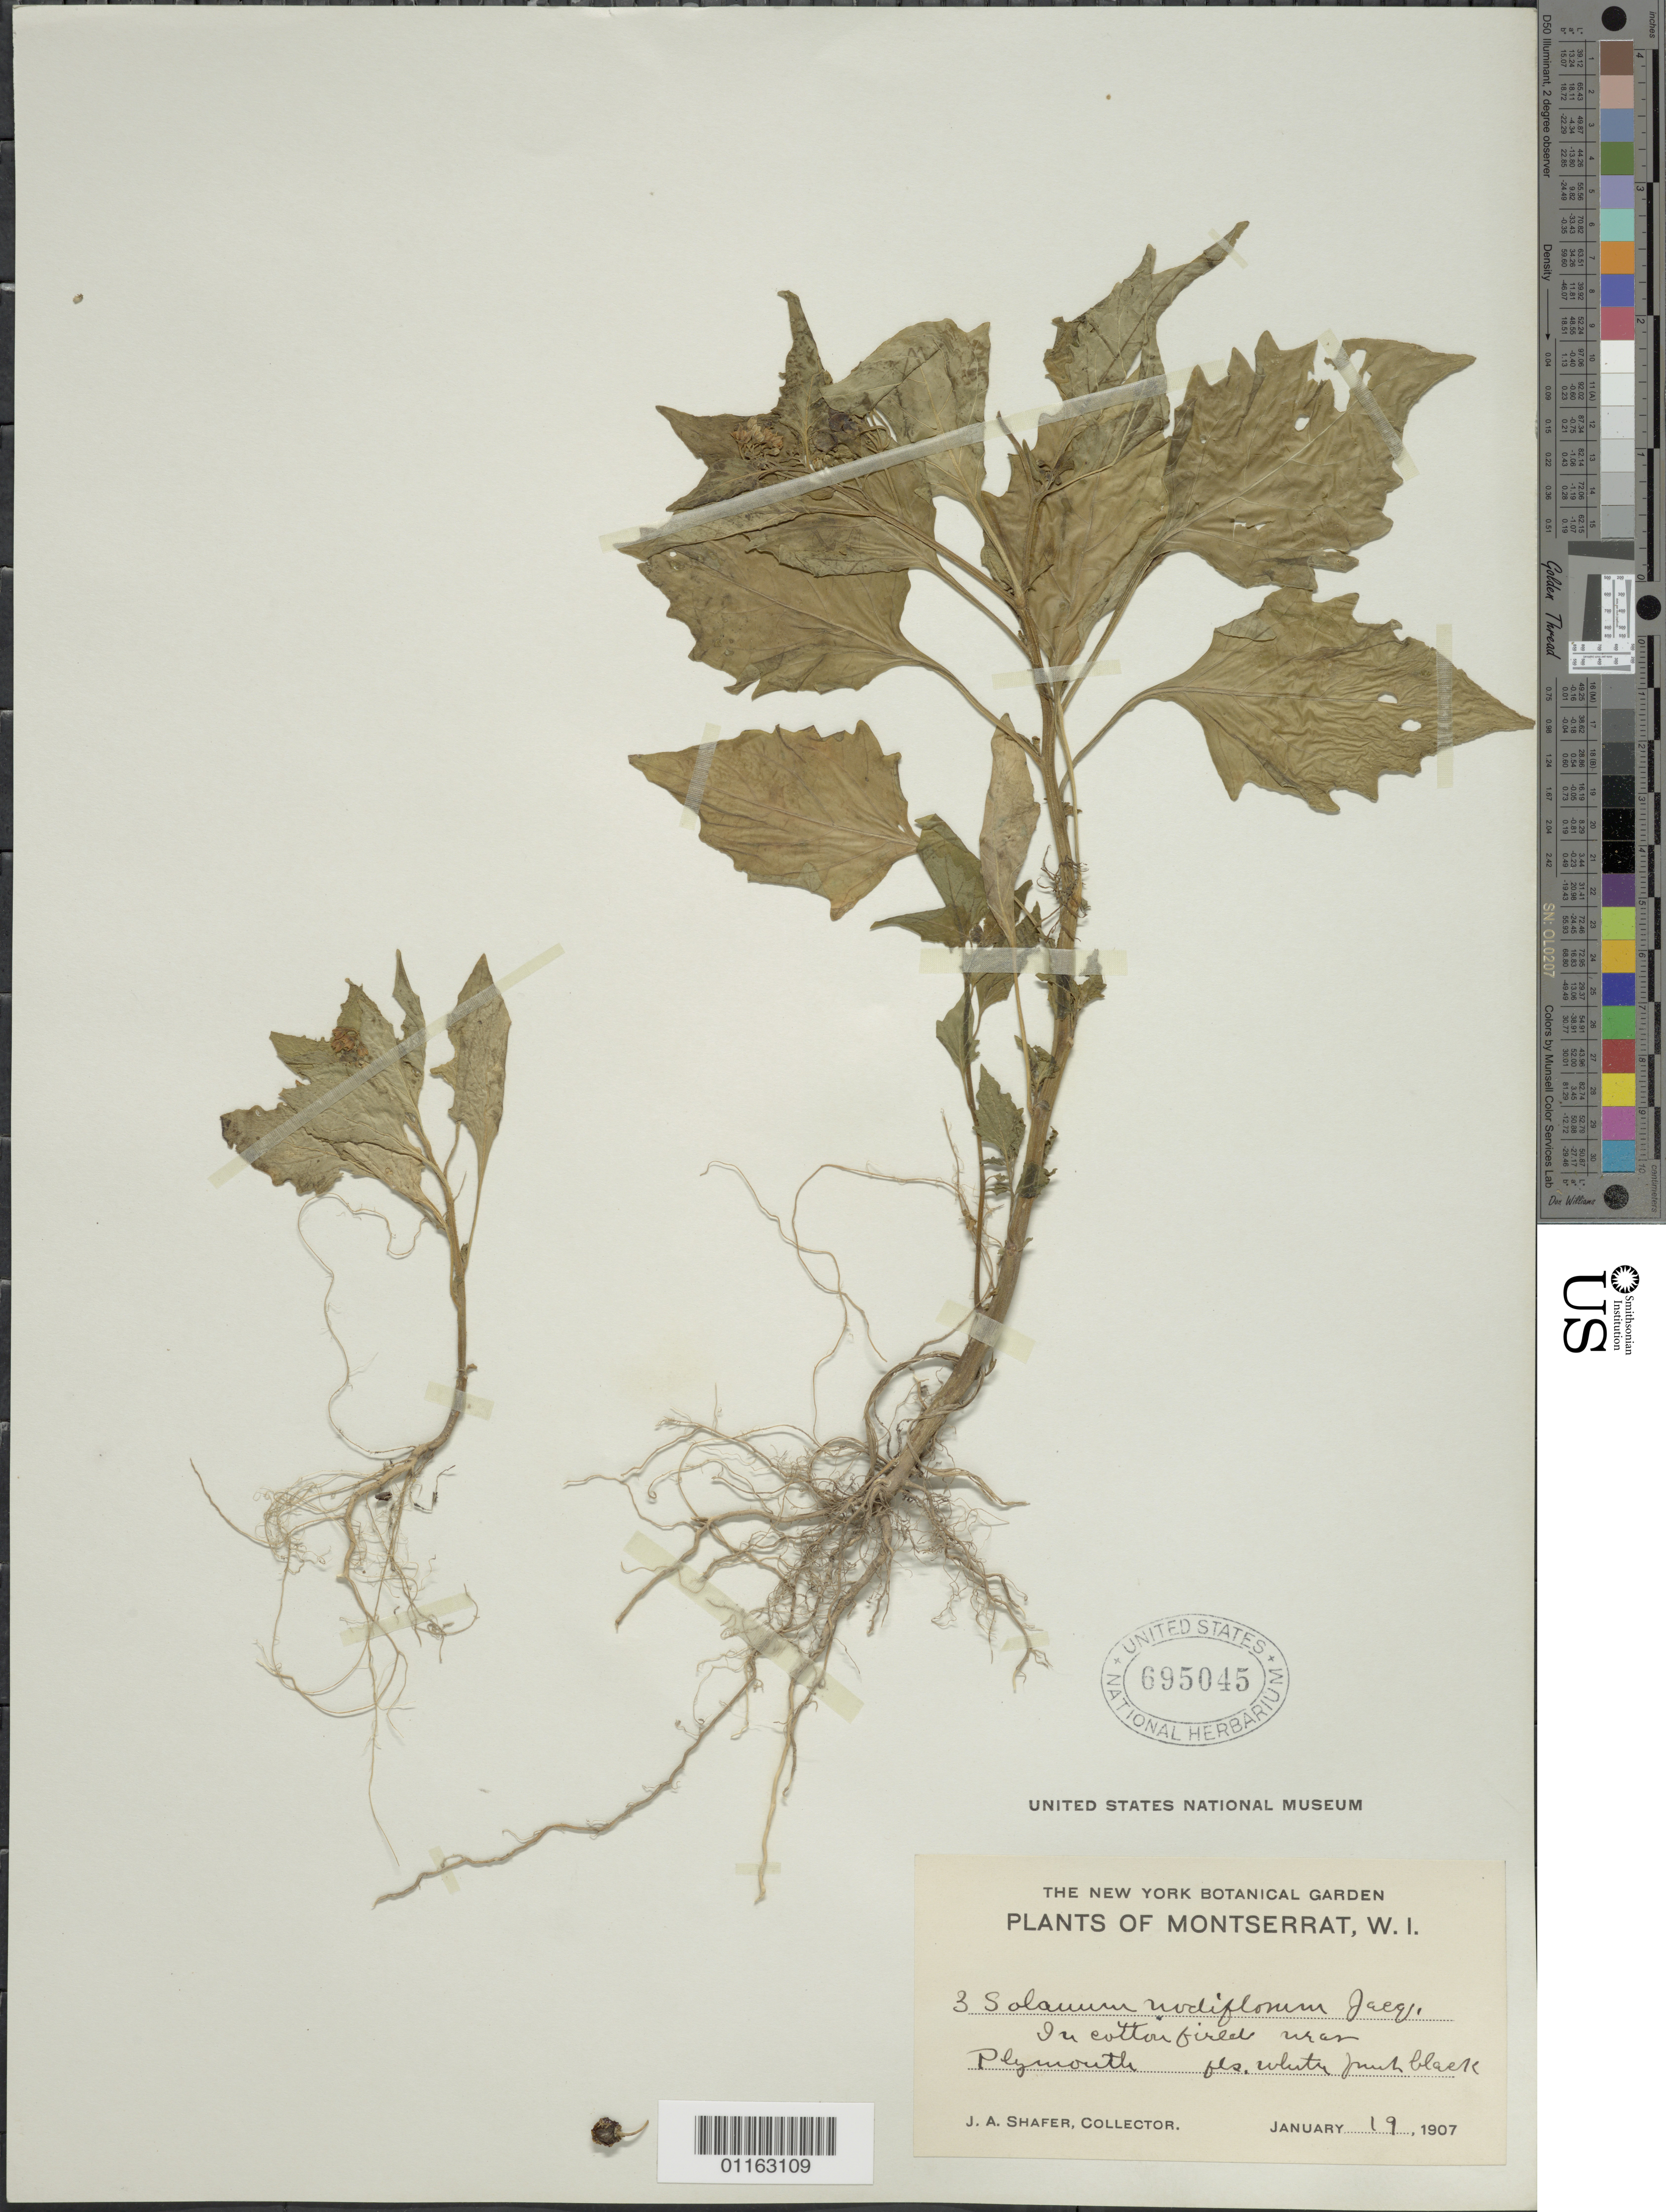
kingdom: Plantae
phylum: Tracheophyta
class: Magnoliopsida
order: Solanales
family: Solanaceae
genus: Solanum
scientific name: Solanum nodiflorum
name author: Jacq.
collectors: J. A. Shafer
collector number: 3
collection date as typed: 19 Jan 1907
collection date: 1907-01-19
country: Montserrat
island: Montserrat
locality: Plymouth; in cotton field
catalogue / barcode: US 695045